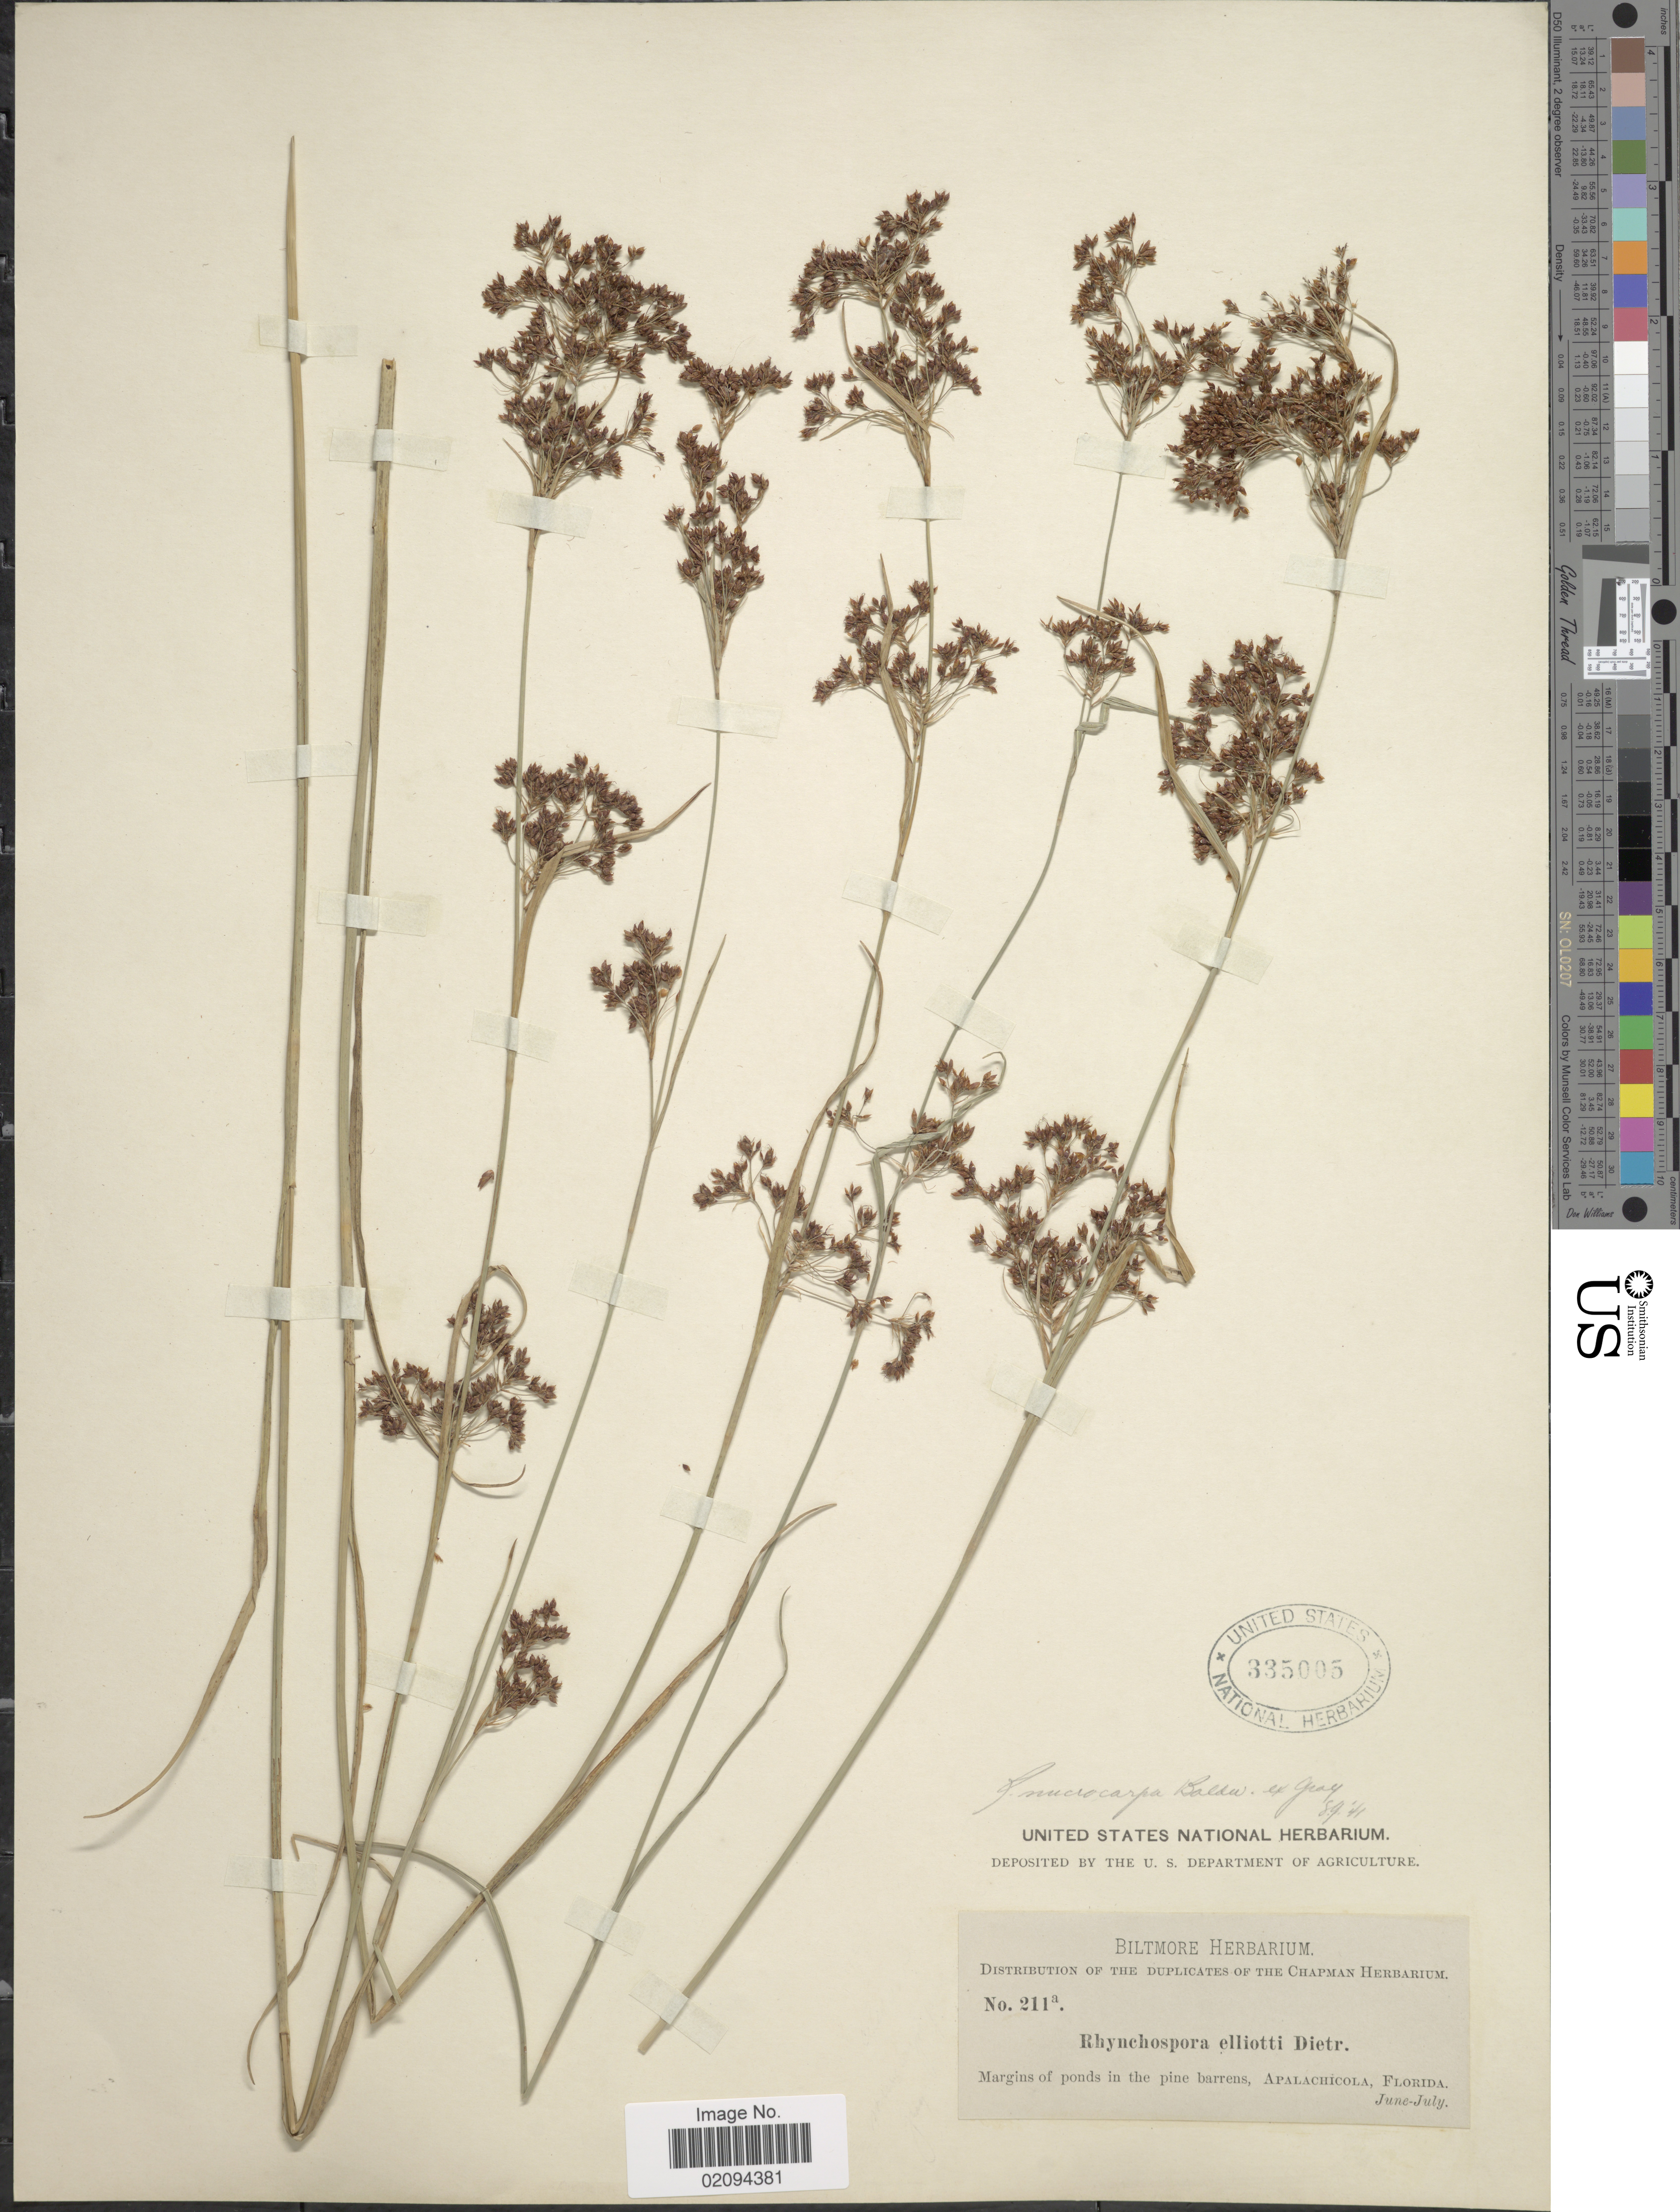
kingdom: Plantae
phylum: Tracheophyta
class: Liliopsida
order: Poales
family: Cyperaceae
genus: Rhynchospora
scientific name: Rhynchospora microcarpa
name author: Baldwin ex A. Gray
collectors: ex herb. Biltmore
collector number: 211a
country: United States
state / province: Florida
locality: Margins of ponds in the pine barrens, Apalachicola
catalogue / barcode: US 335005